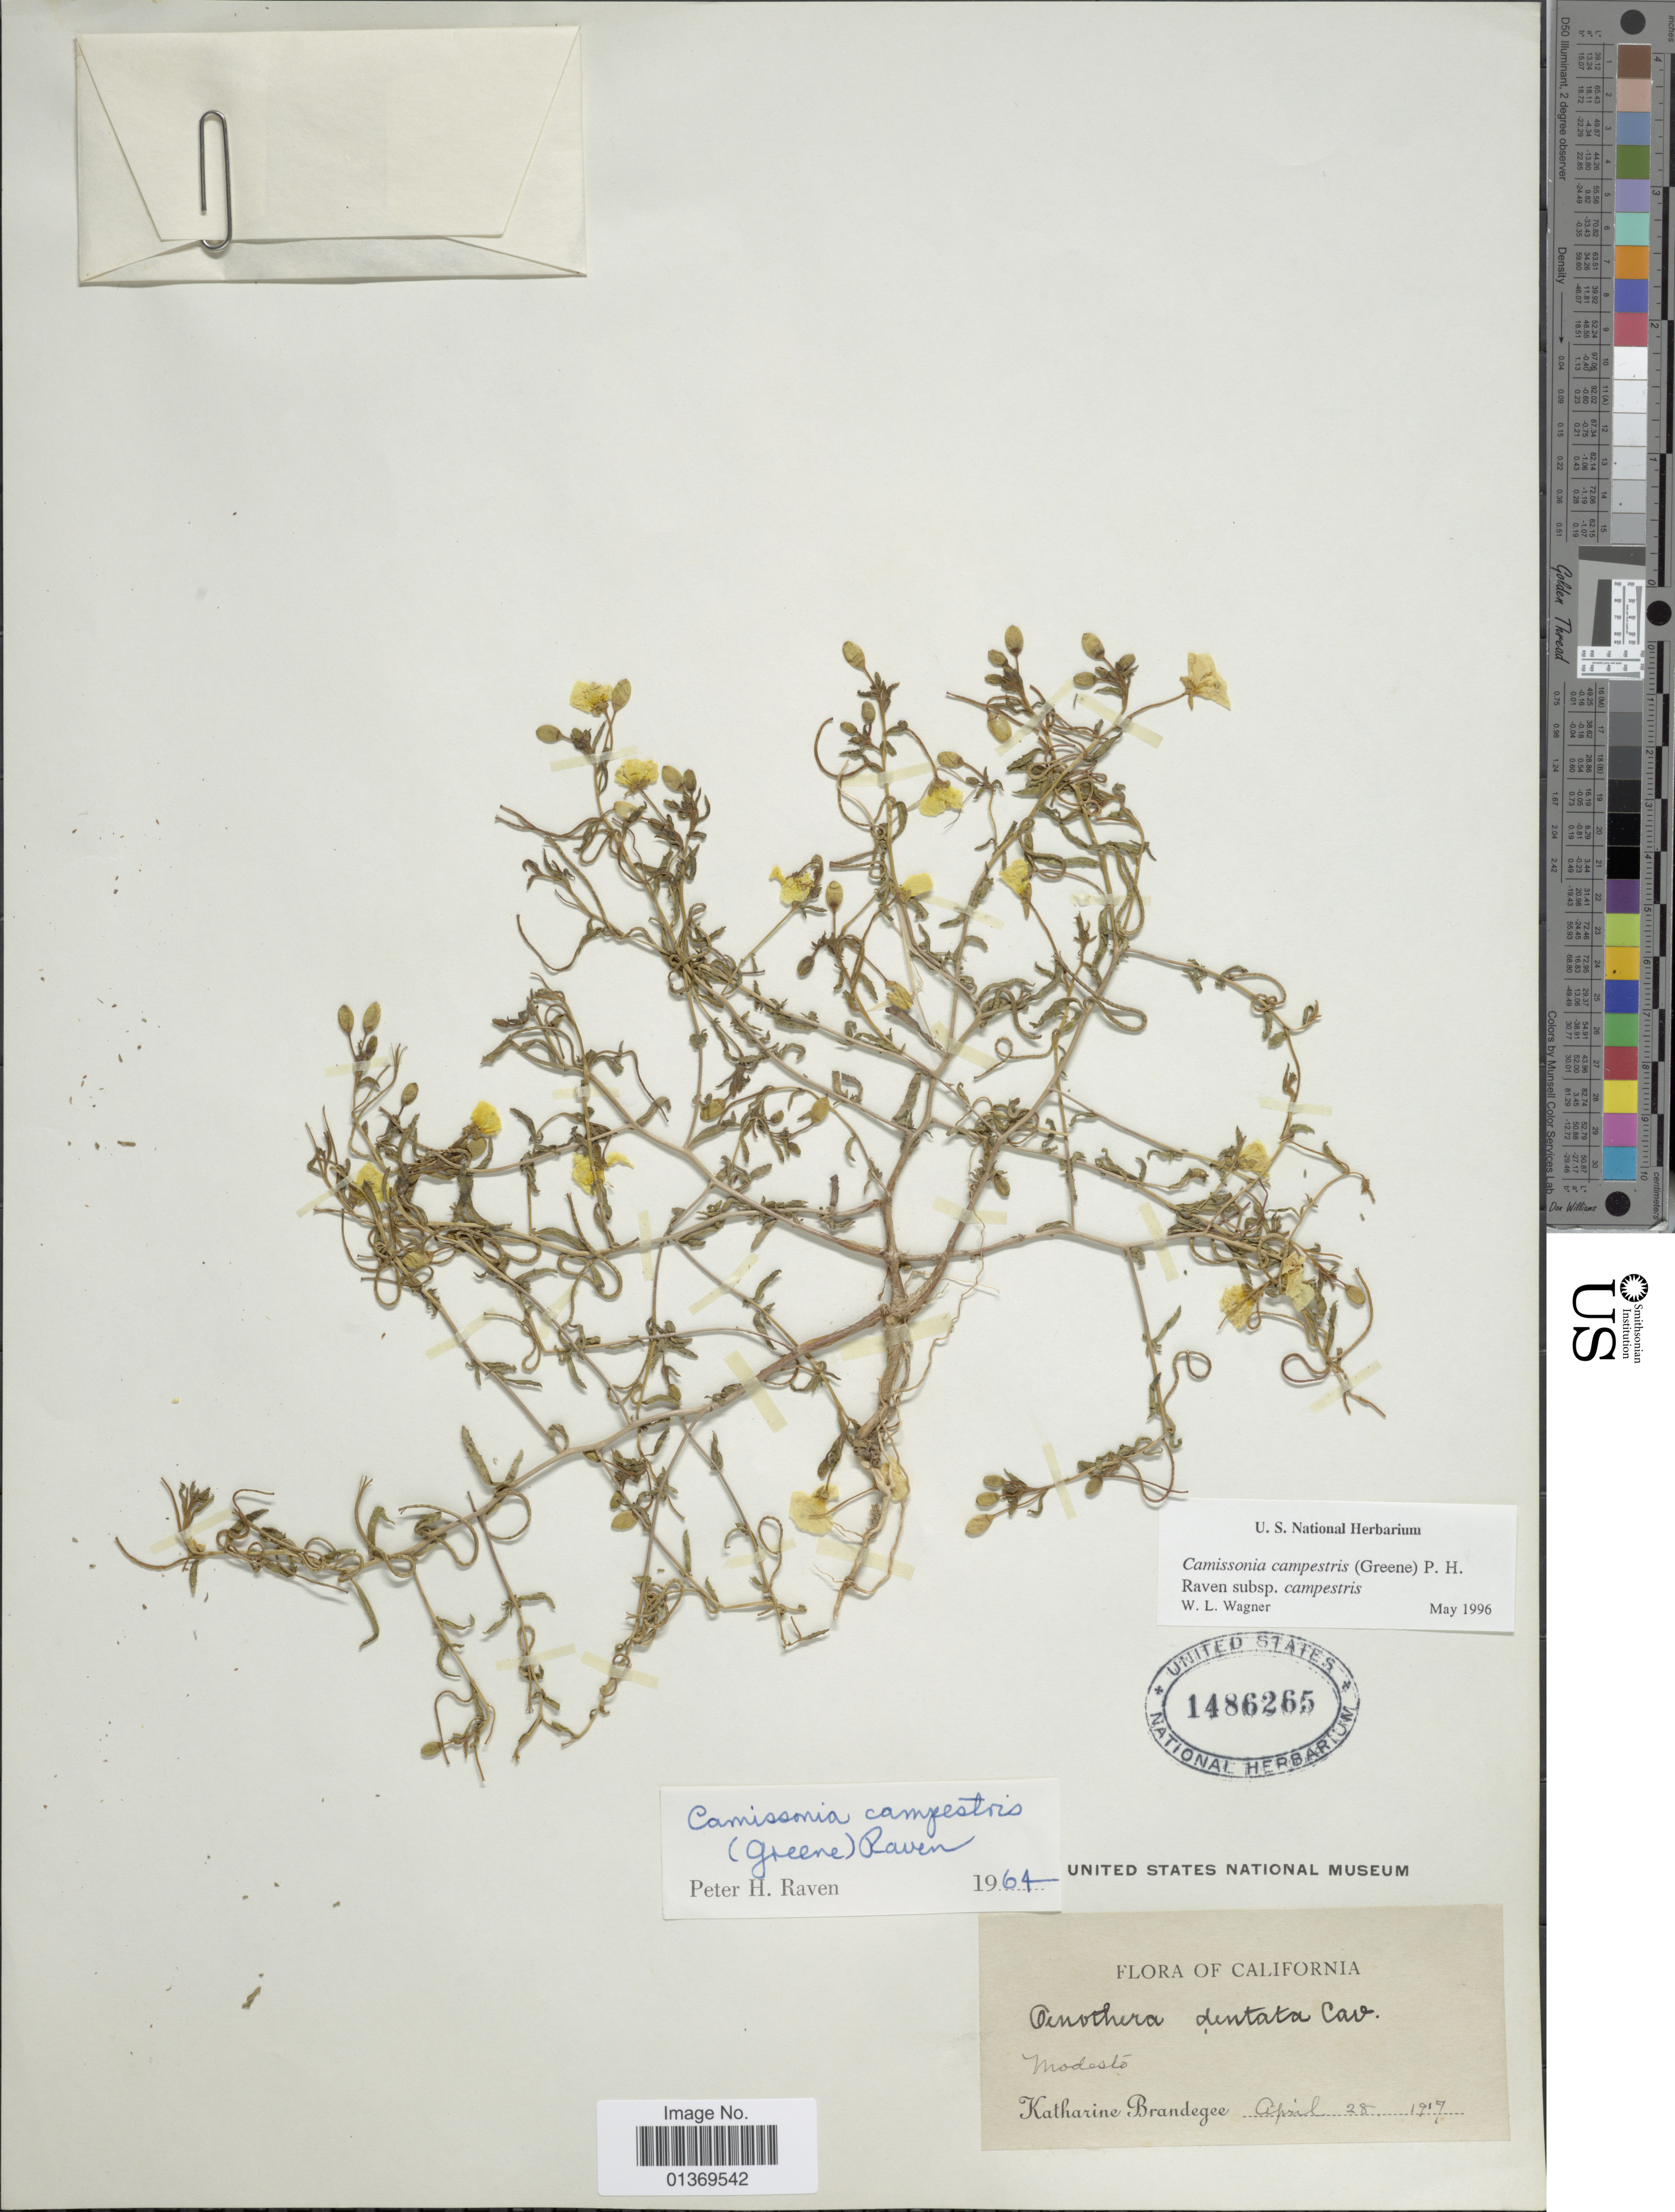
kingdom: Plantae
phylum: Tracheophyta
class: Magnoliopsida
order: Myrtales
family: Onagraceae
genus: Camissonia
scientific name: Camissonia campestris subsp. campestris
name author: (Greene) P.H. Raven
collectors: M. K. Brandegee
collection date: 1917-04-28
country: United States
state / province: California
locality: Modesto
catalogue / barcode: US 1486265